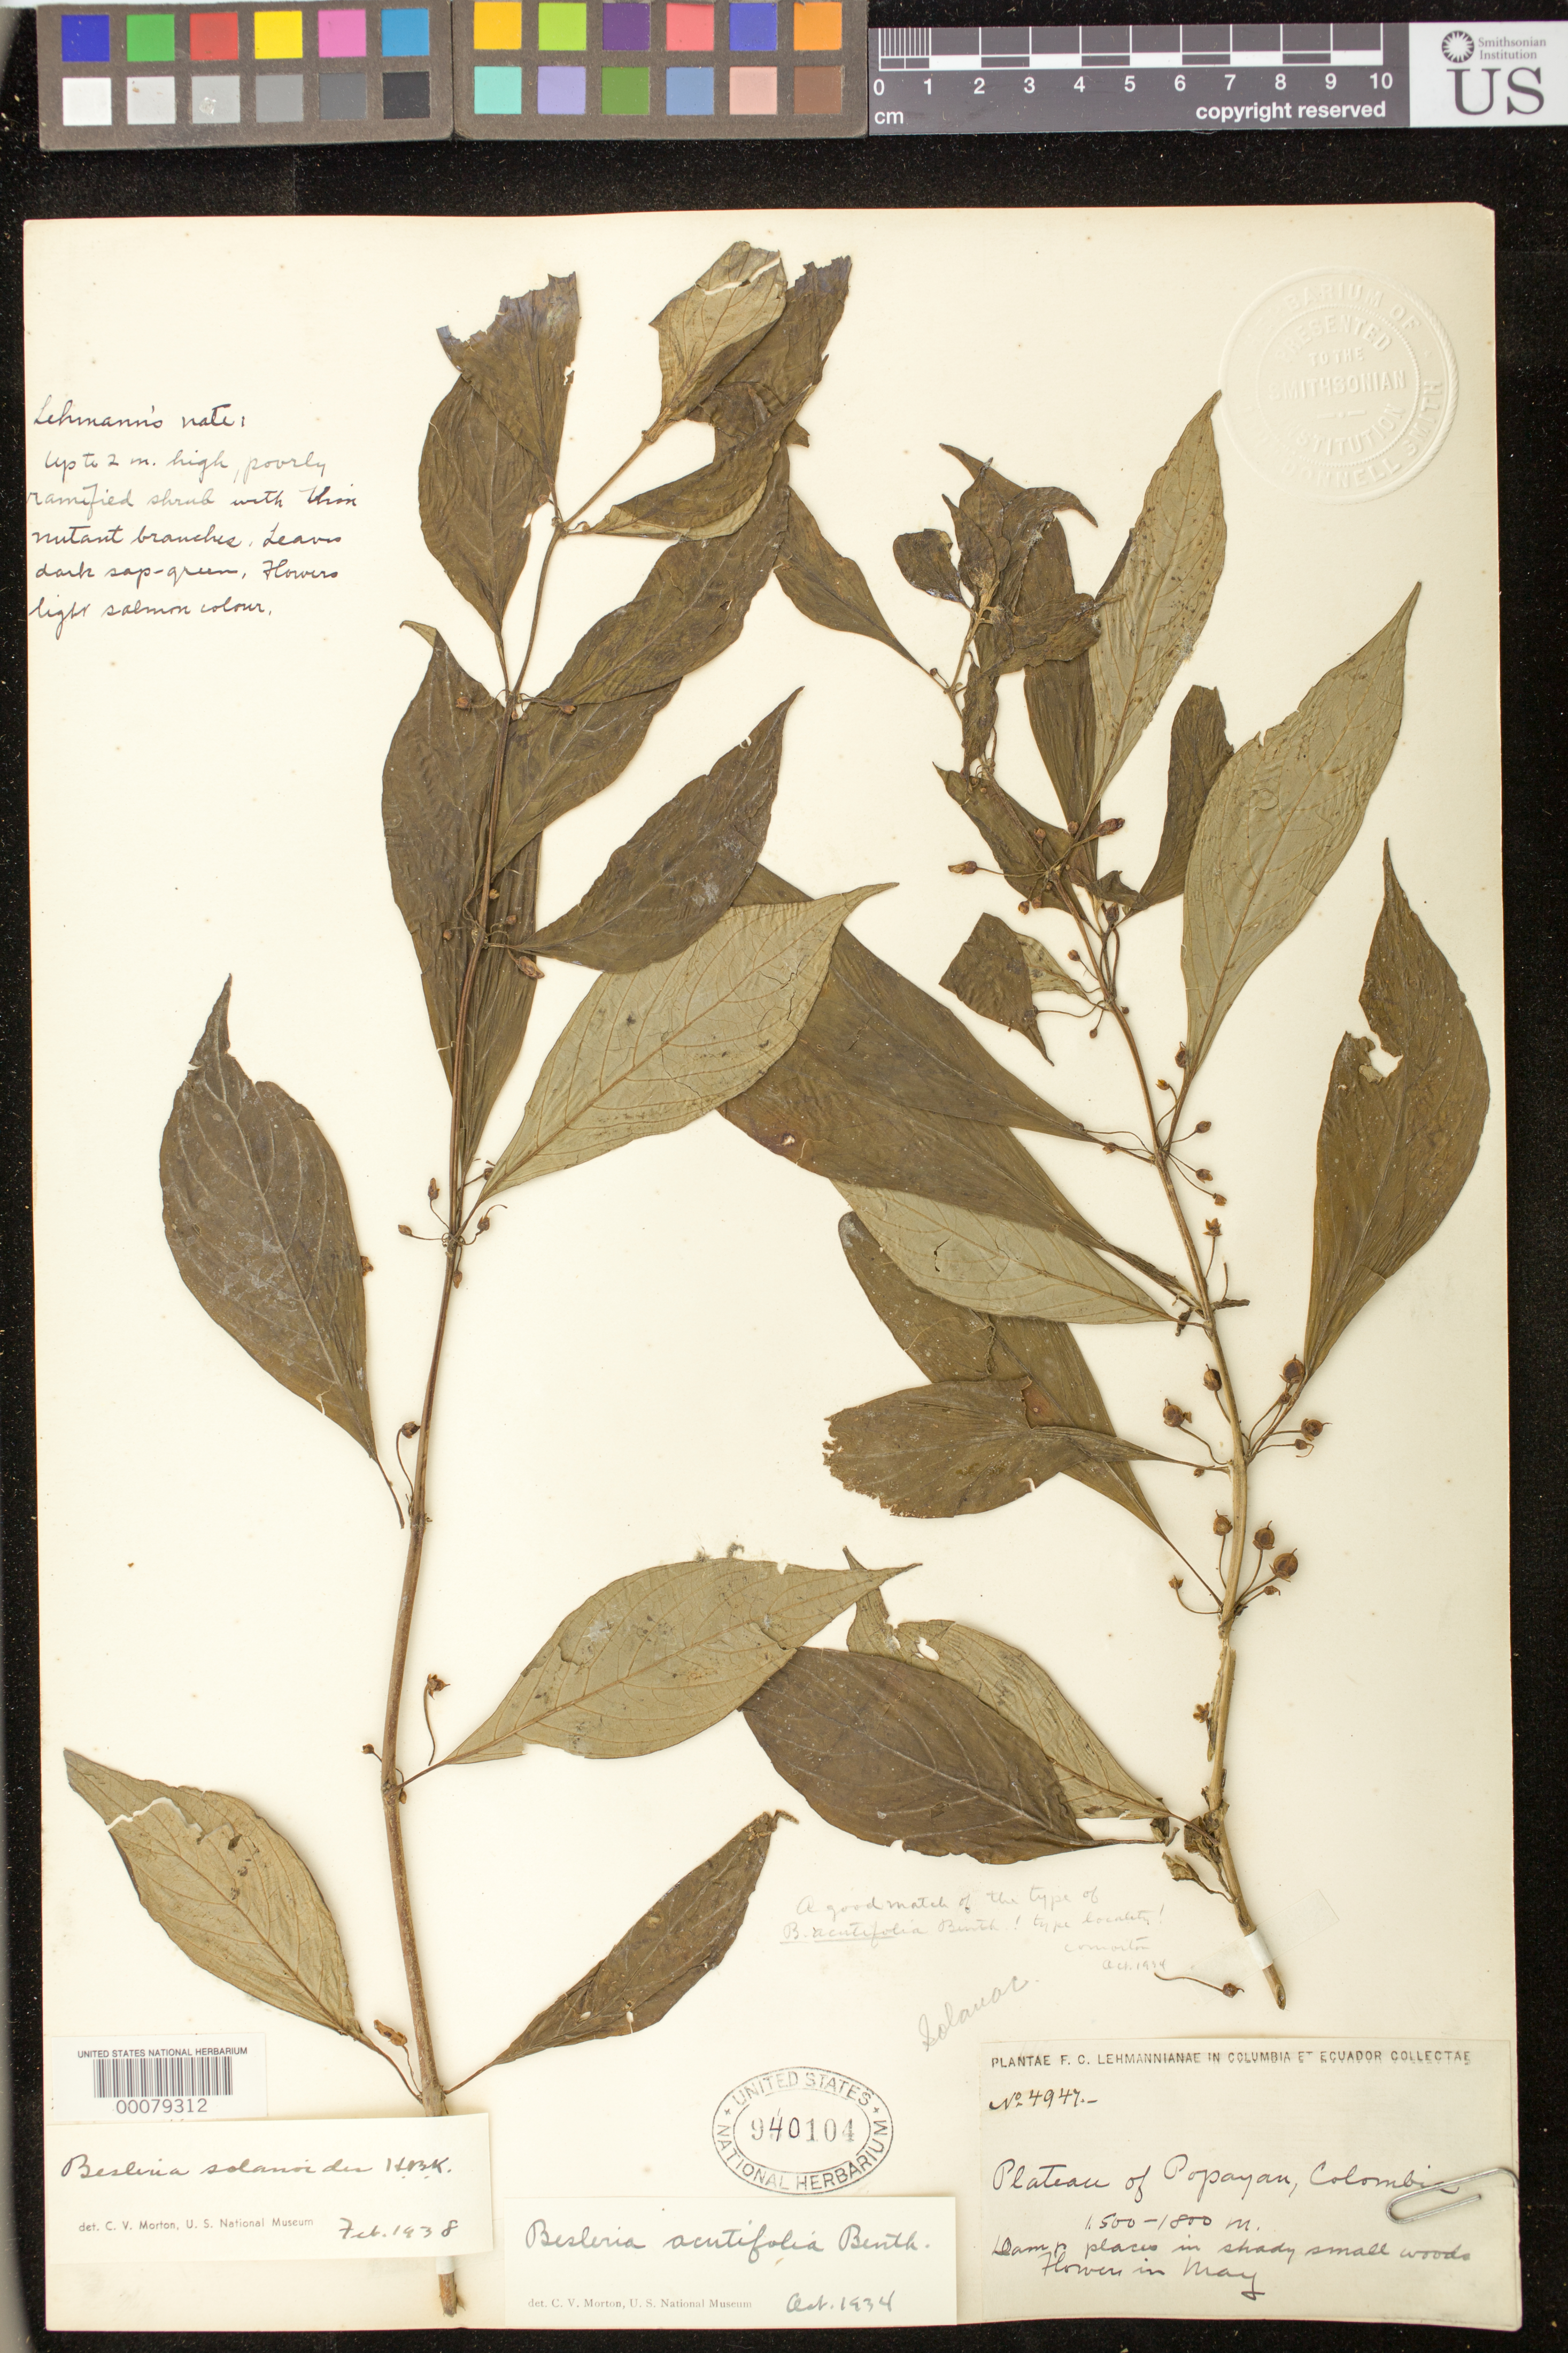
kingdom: Plantae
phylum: Tracheophyta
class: Magnoliopsida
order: Lamiales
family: Gesneriaceae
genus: Besleria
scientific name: Besleria solanoides var. solanoides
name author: Kunth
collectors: F. C. Lehmann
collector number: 4947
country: Colombia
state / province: Cauca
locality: Plateau of Popayan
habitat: Damp places in shady small woods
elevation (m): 1500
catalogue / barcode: US 940104